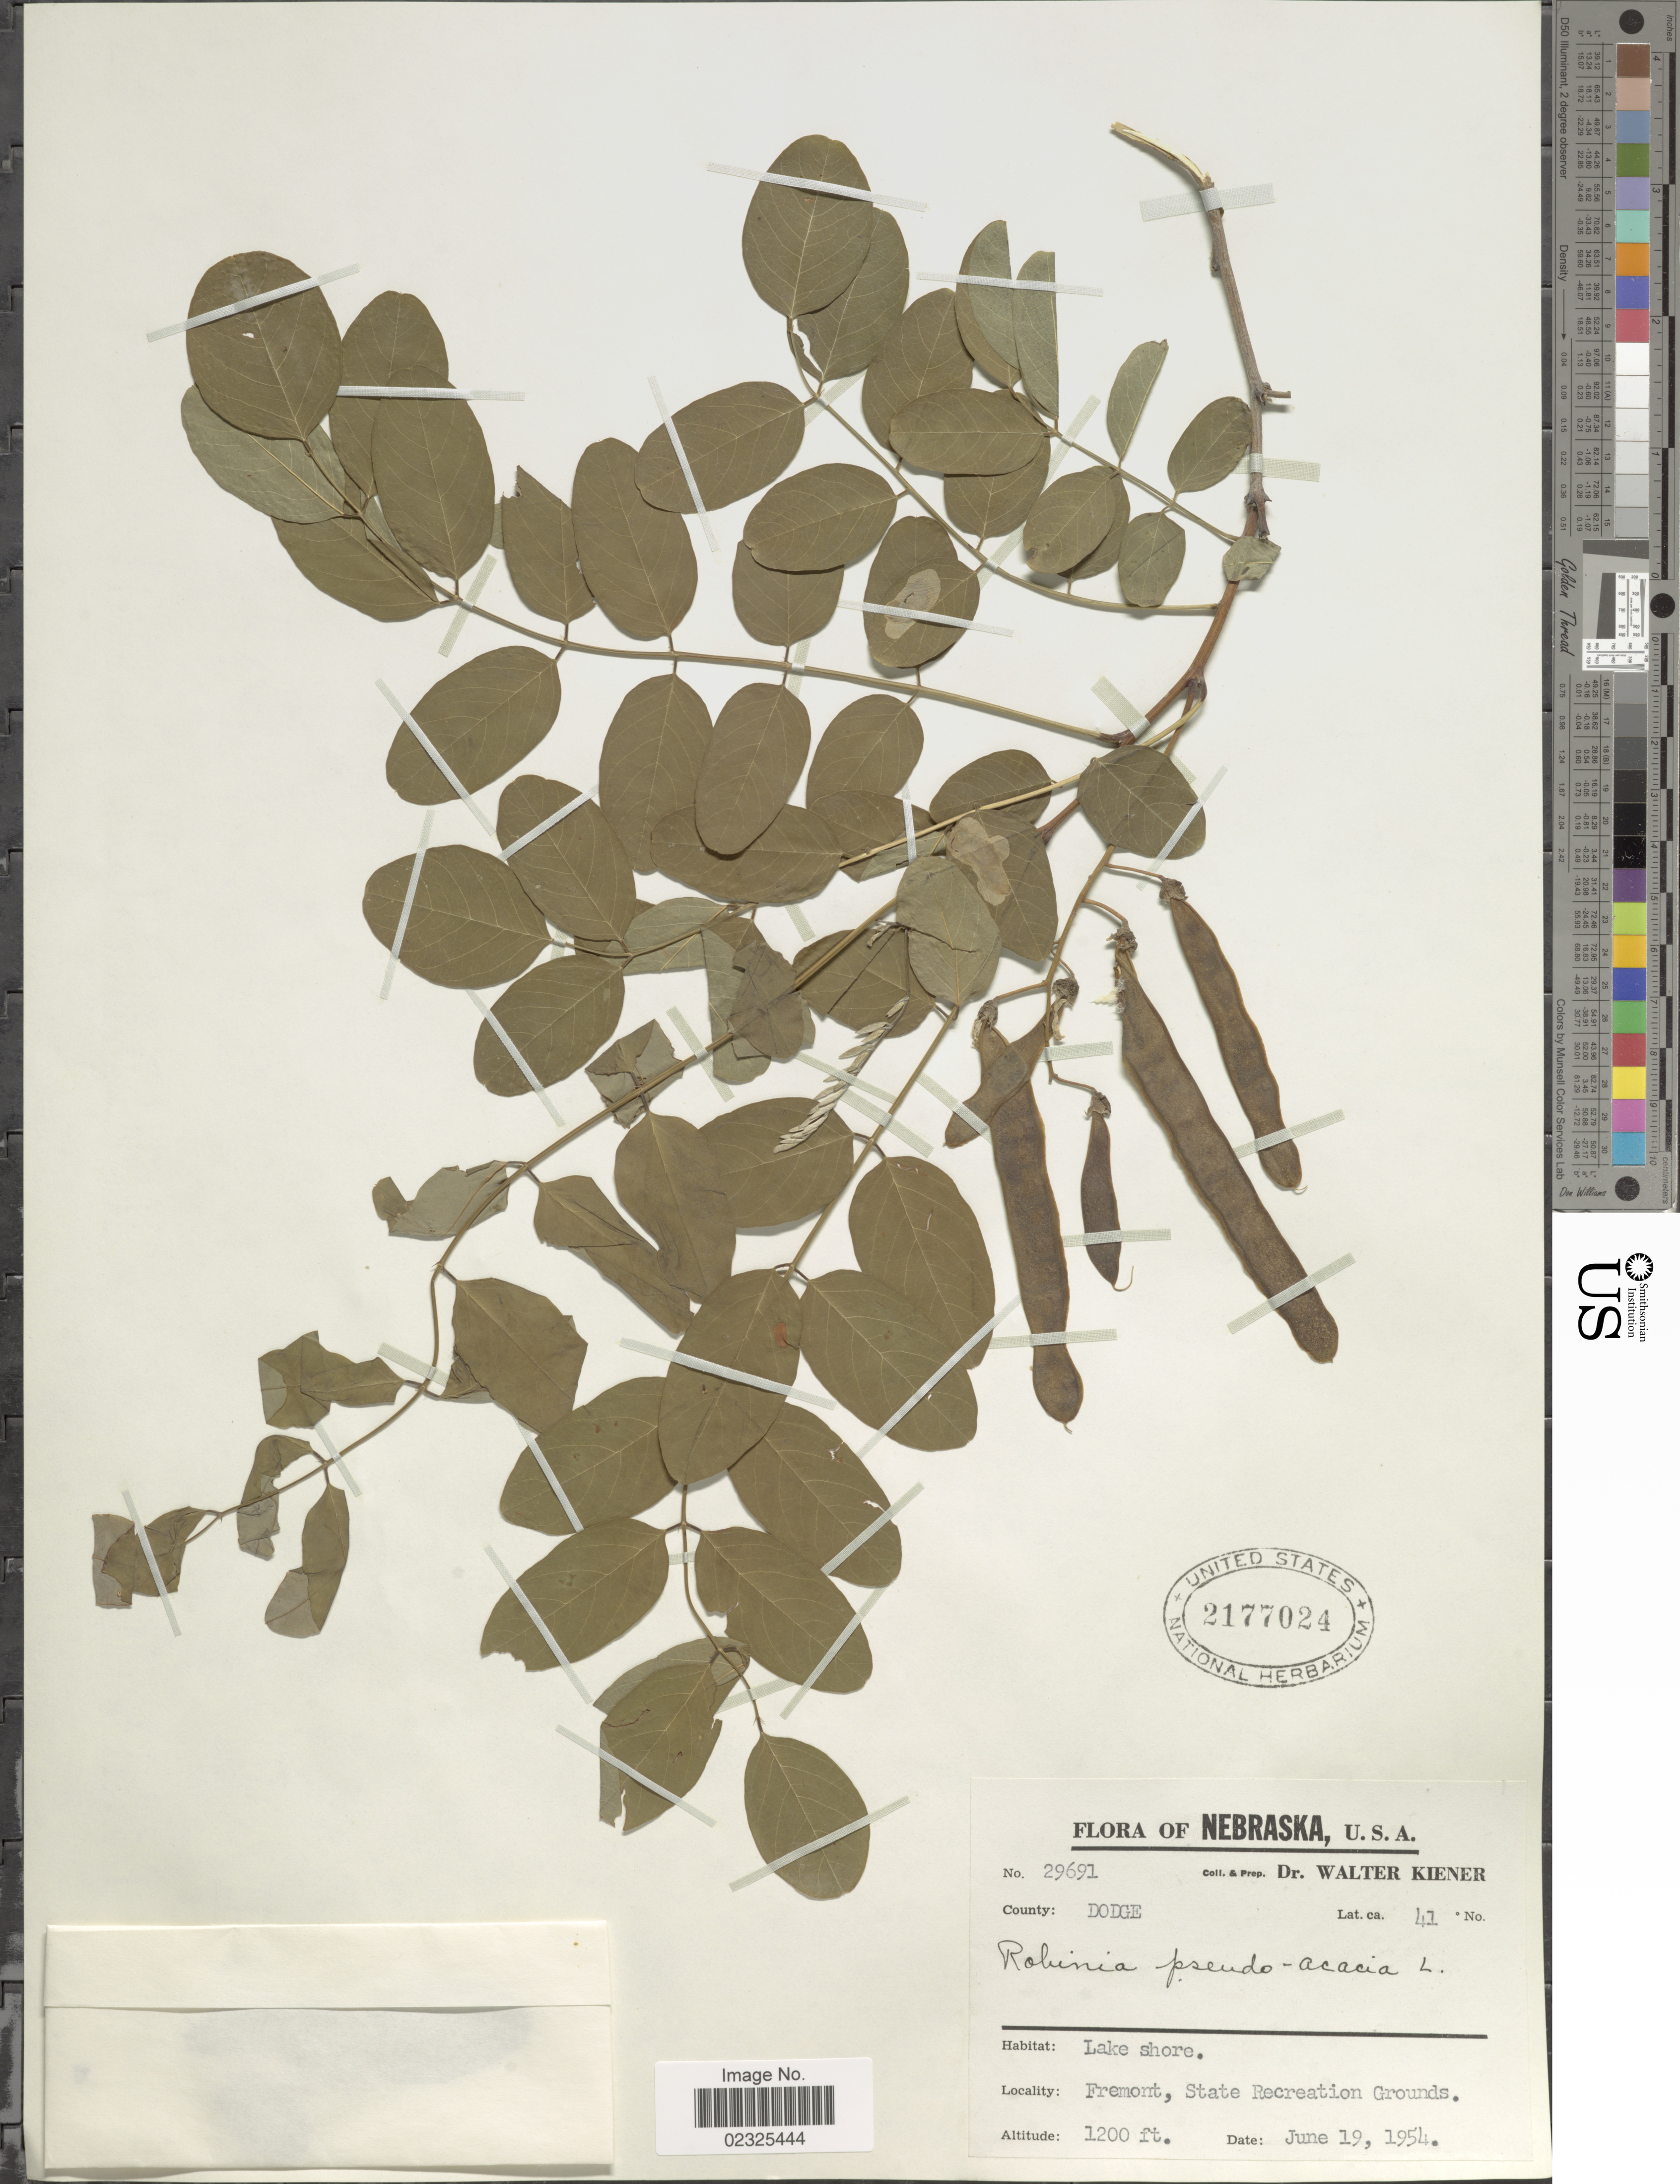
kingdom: Plantae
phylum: Tracheophyta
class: Magnoliopsida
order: Fabales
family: Fabaceae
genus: Robinia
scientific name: Robinia pseudoacacia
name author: L.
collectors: W. Kiener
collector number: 29691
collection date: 1954-06-19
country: United States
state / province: Nebraska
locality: Lake shore, Fremont, State Recreation Grounds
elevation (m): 366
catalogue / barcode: US 2177024